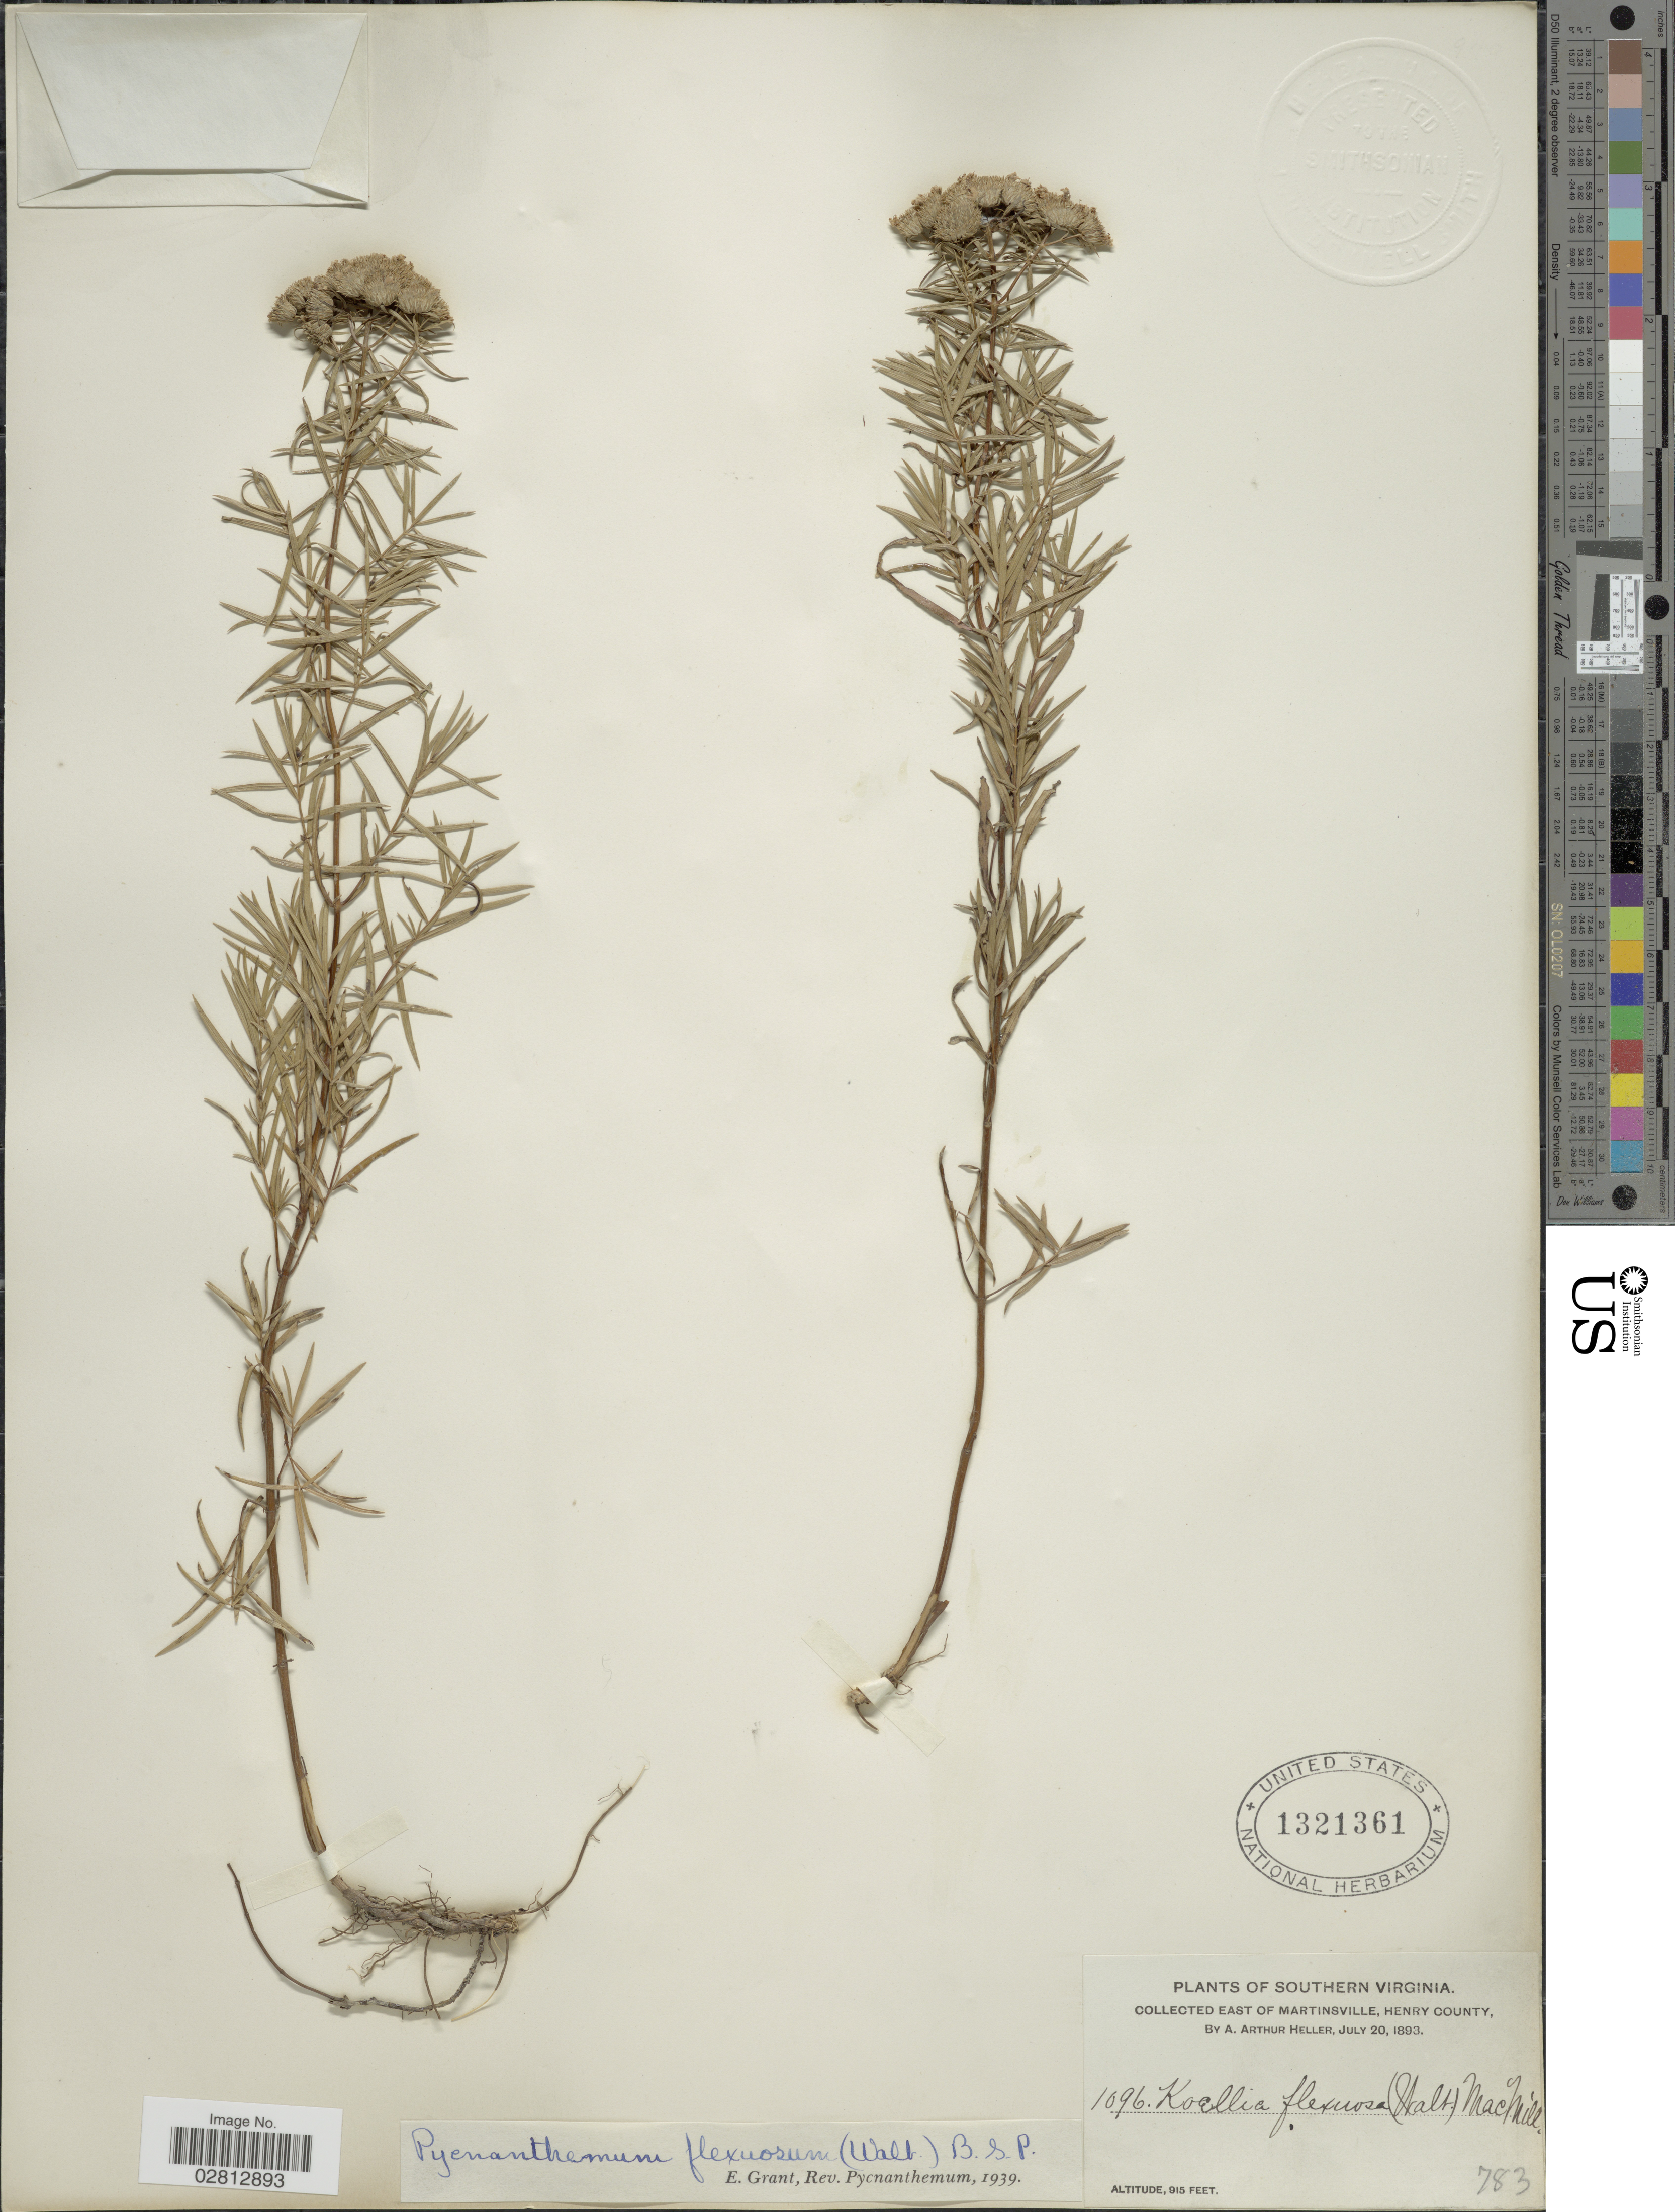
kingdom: Plantae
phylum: Tracheophyta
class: Magnoliopsida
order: Lamiales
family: Lamiaceae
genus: Pycnanthemum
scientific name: Pycnanthemum tenuifolium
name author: Schrad.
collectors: A. A. Heller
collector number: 1096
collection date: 1893-07-20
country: United States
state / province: Virginia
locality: Southern Virginia. East of Martinsville, Henry County.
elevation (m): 279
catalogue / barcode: US 1321361